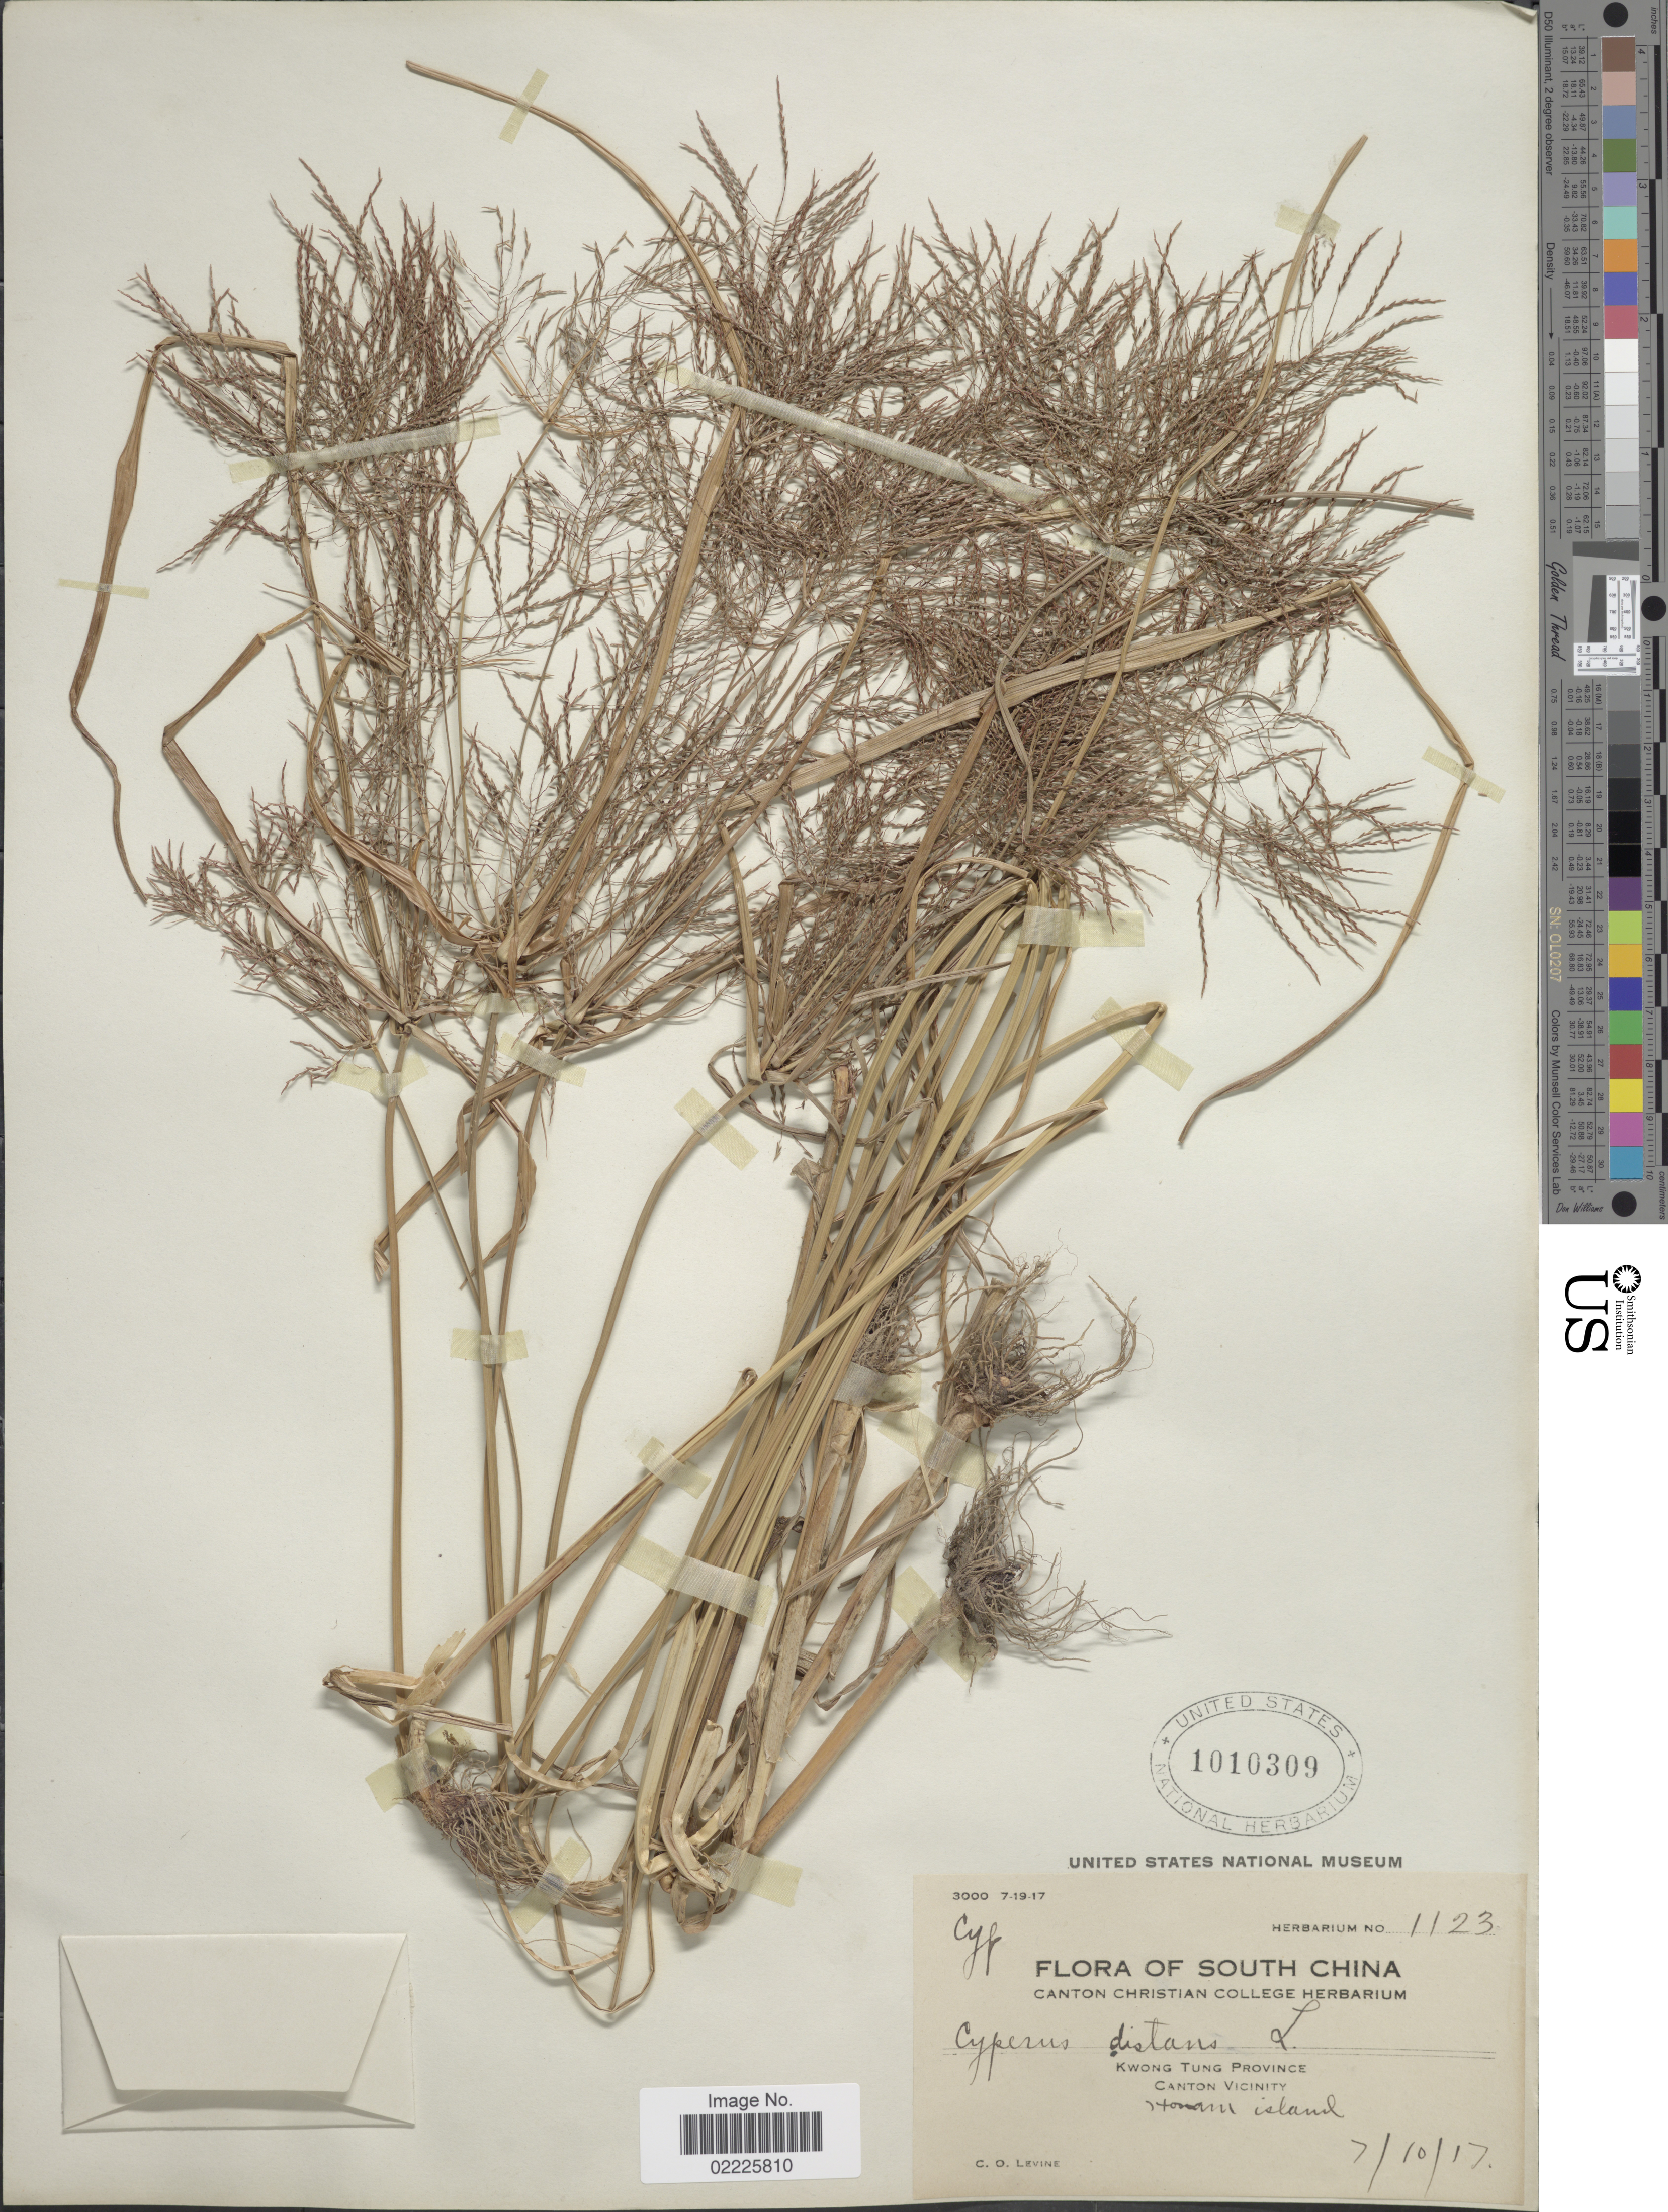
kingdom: Plantae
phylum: Tracheophyta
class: Liliopsida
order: Poales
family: Cyperaceae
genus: Cyperus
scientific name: Cyperus distans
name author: L. f.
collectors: C. O. Levine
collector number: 1123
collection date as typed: Transcribed d/m/y: 10/7/17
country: China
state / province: Guangdong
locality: South China, Kwong Tung Province, Canton and vicinity, Honam Island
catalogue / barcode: US 1010309